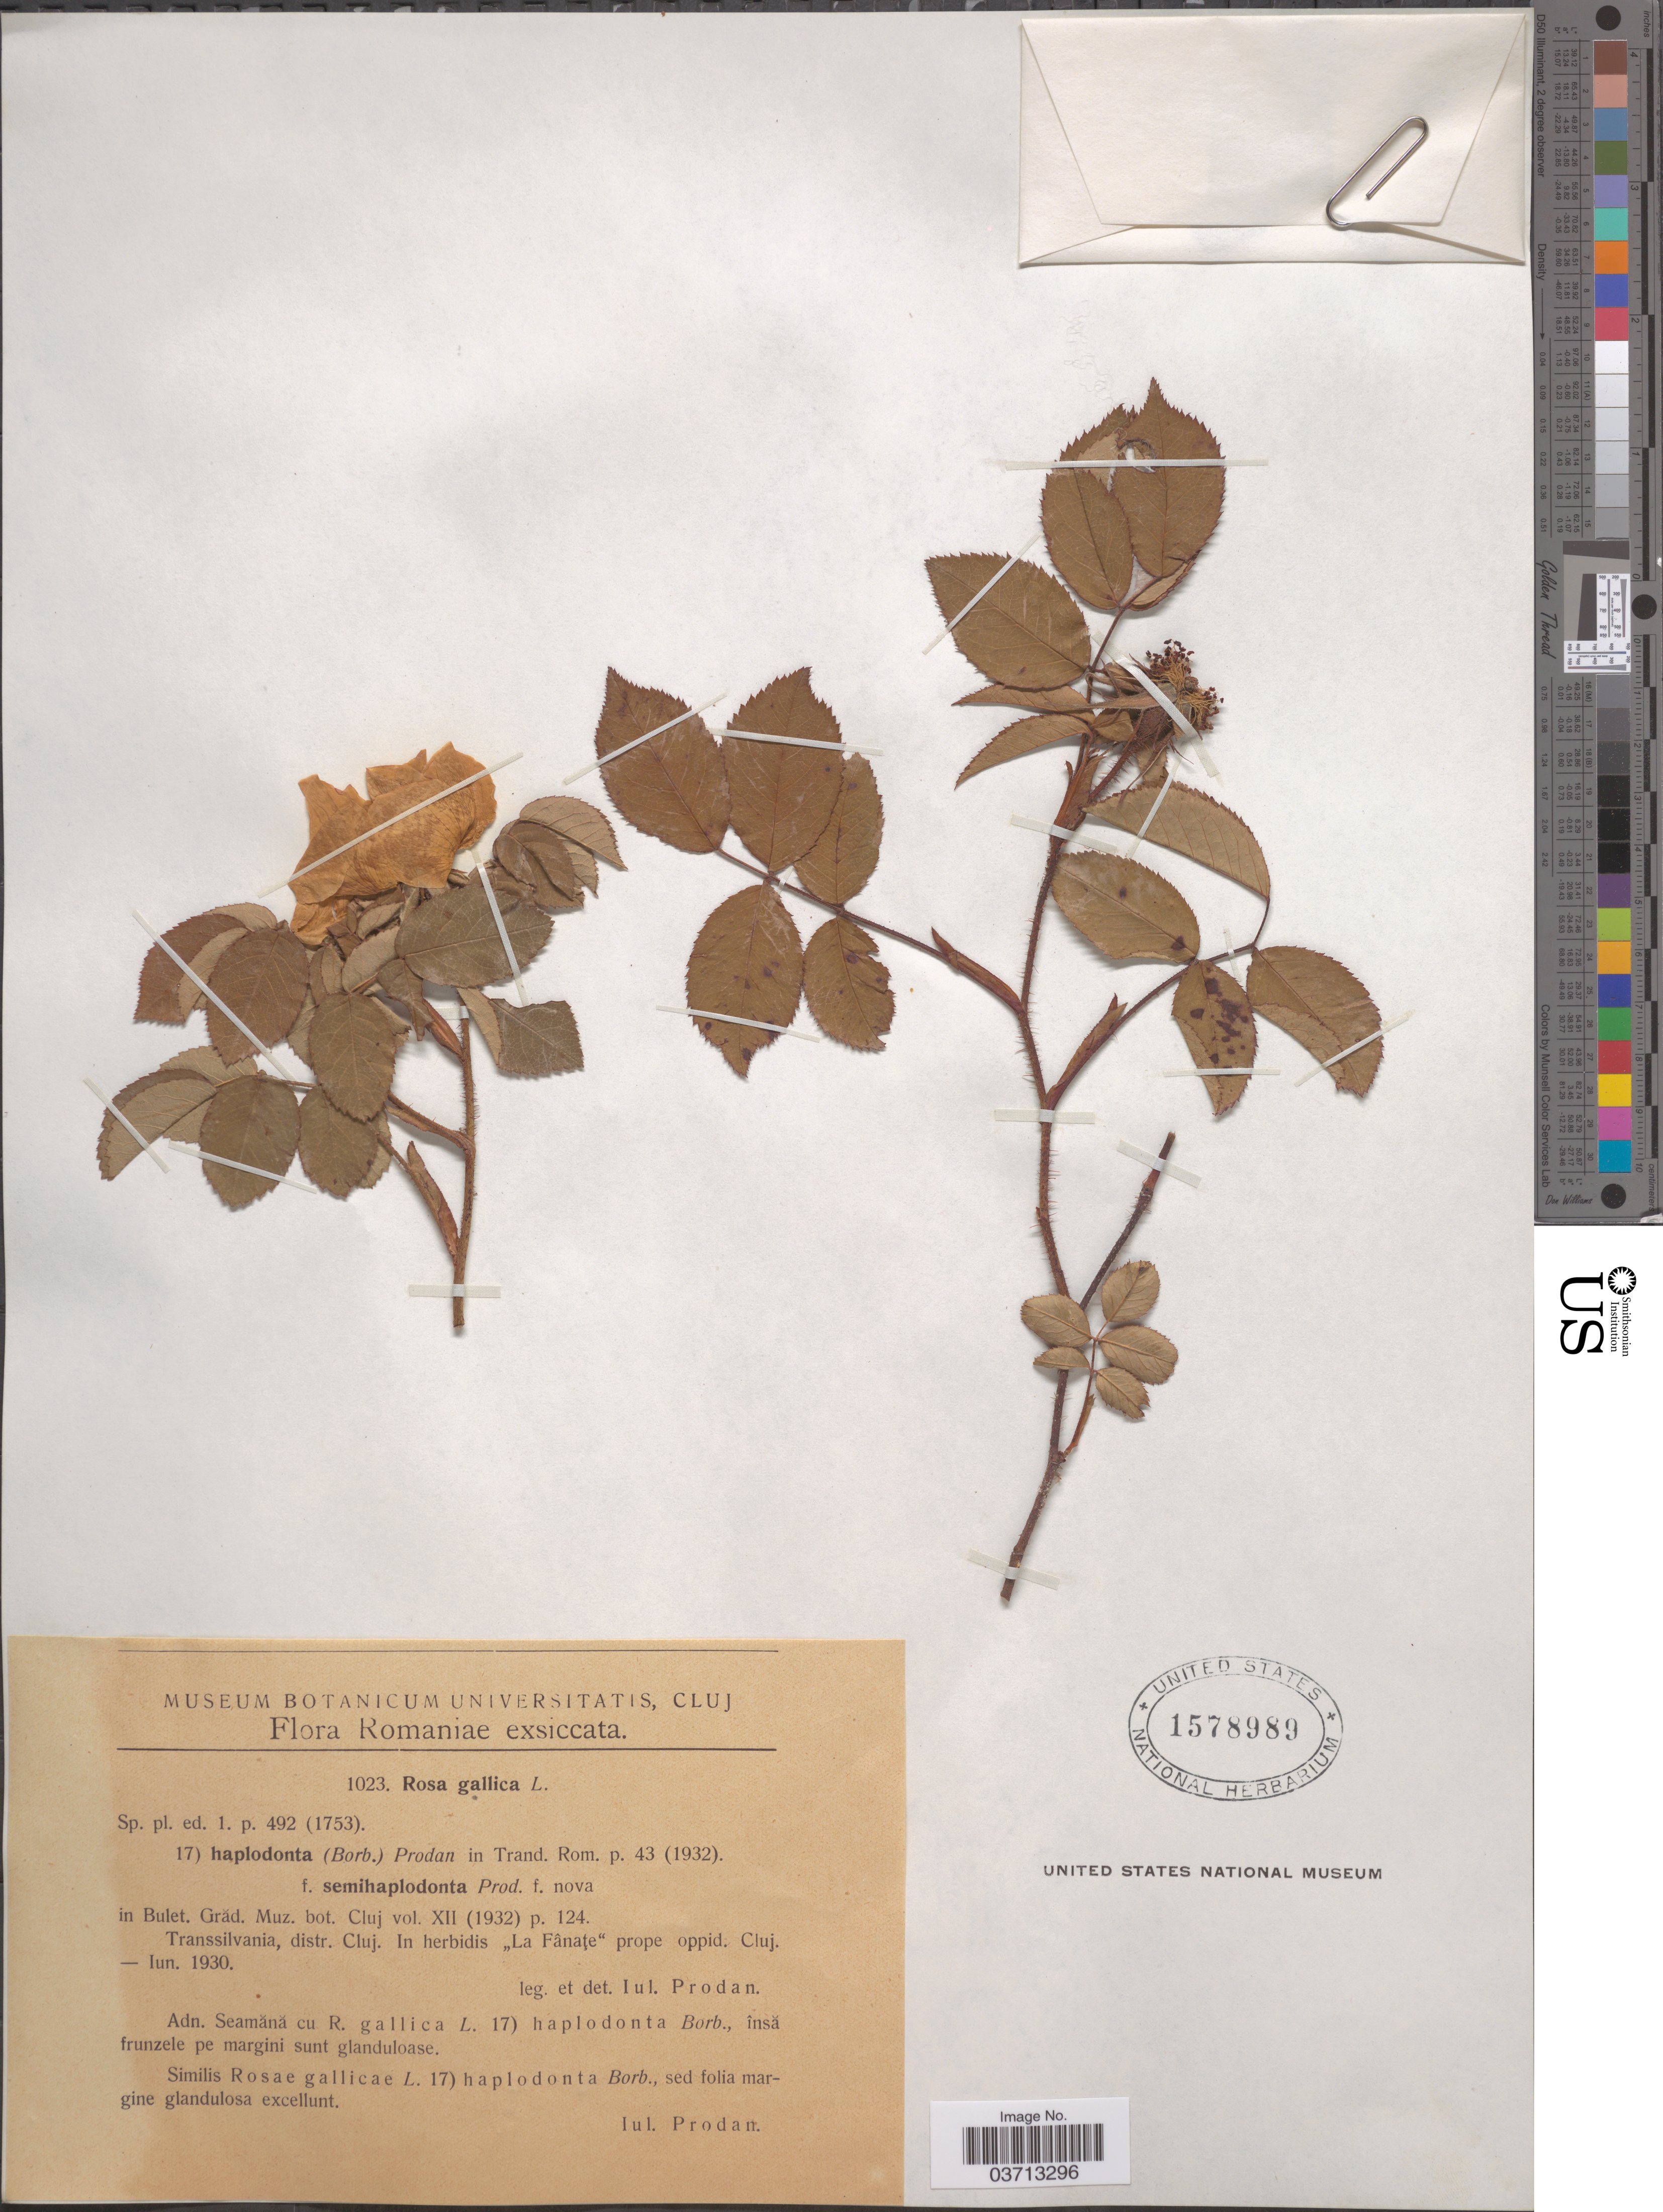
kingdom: Plantae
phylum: Tracheophyta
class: Magnoliopsida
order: Rosales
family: Rosaceae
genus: Rosa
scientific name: Rosa gallica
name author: L.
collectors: J. Prodan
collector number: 1023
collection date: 1930-06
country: Romania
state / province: Cluj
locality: Transsilvania, distr. Cluj. In herbidis "La Fânaţe" prope oppid. Cluj.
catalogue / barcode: US 1578989